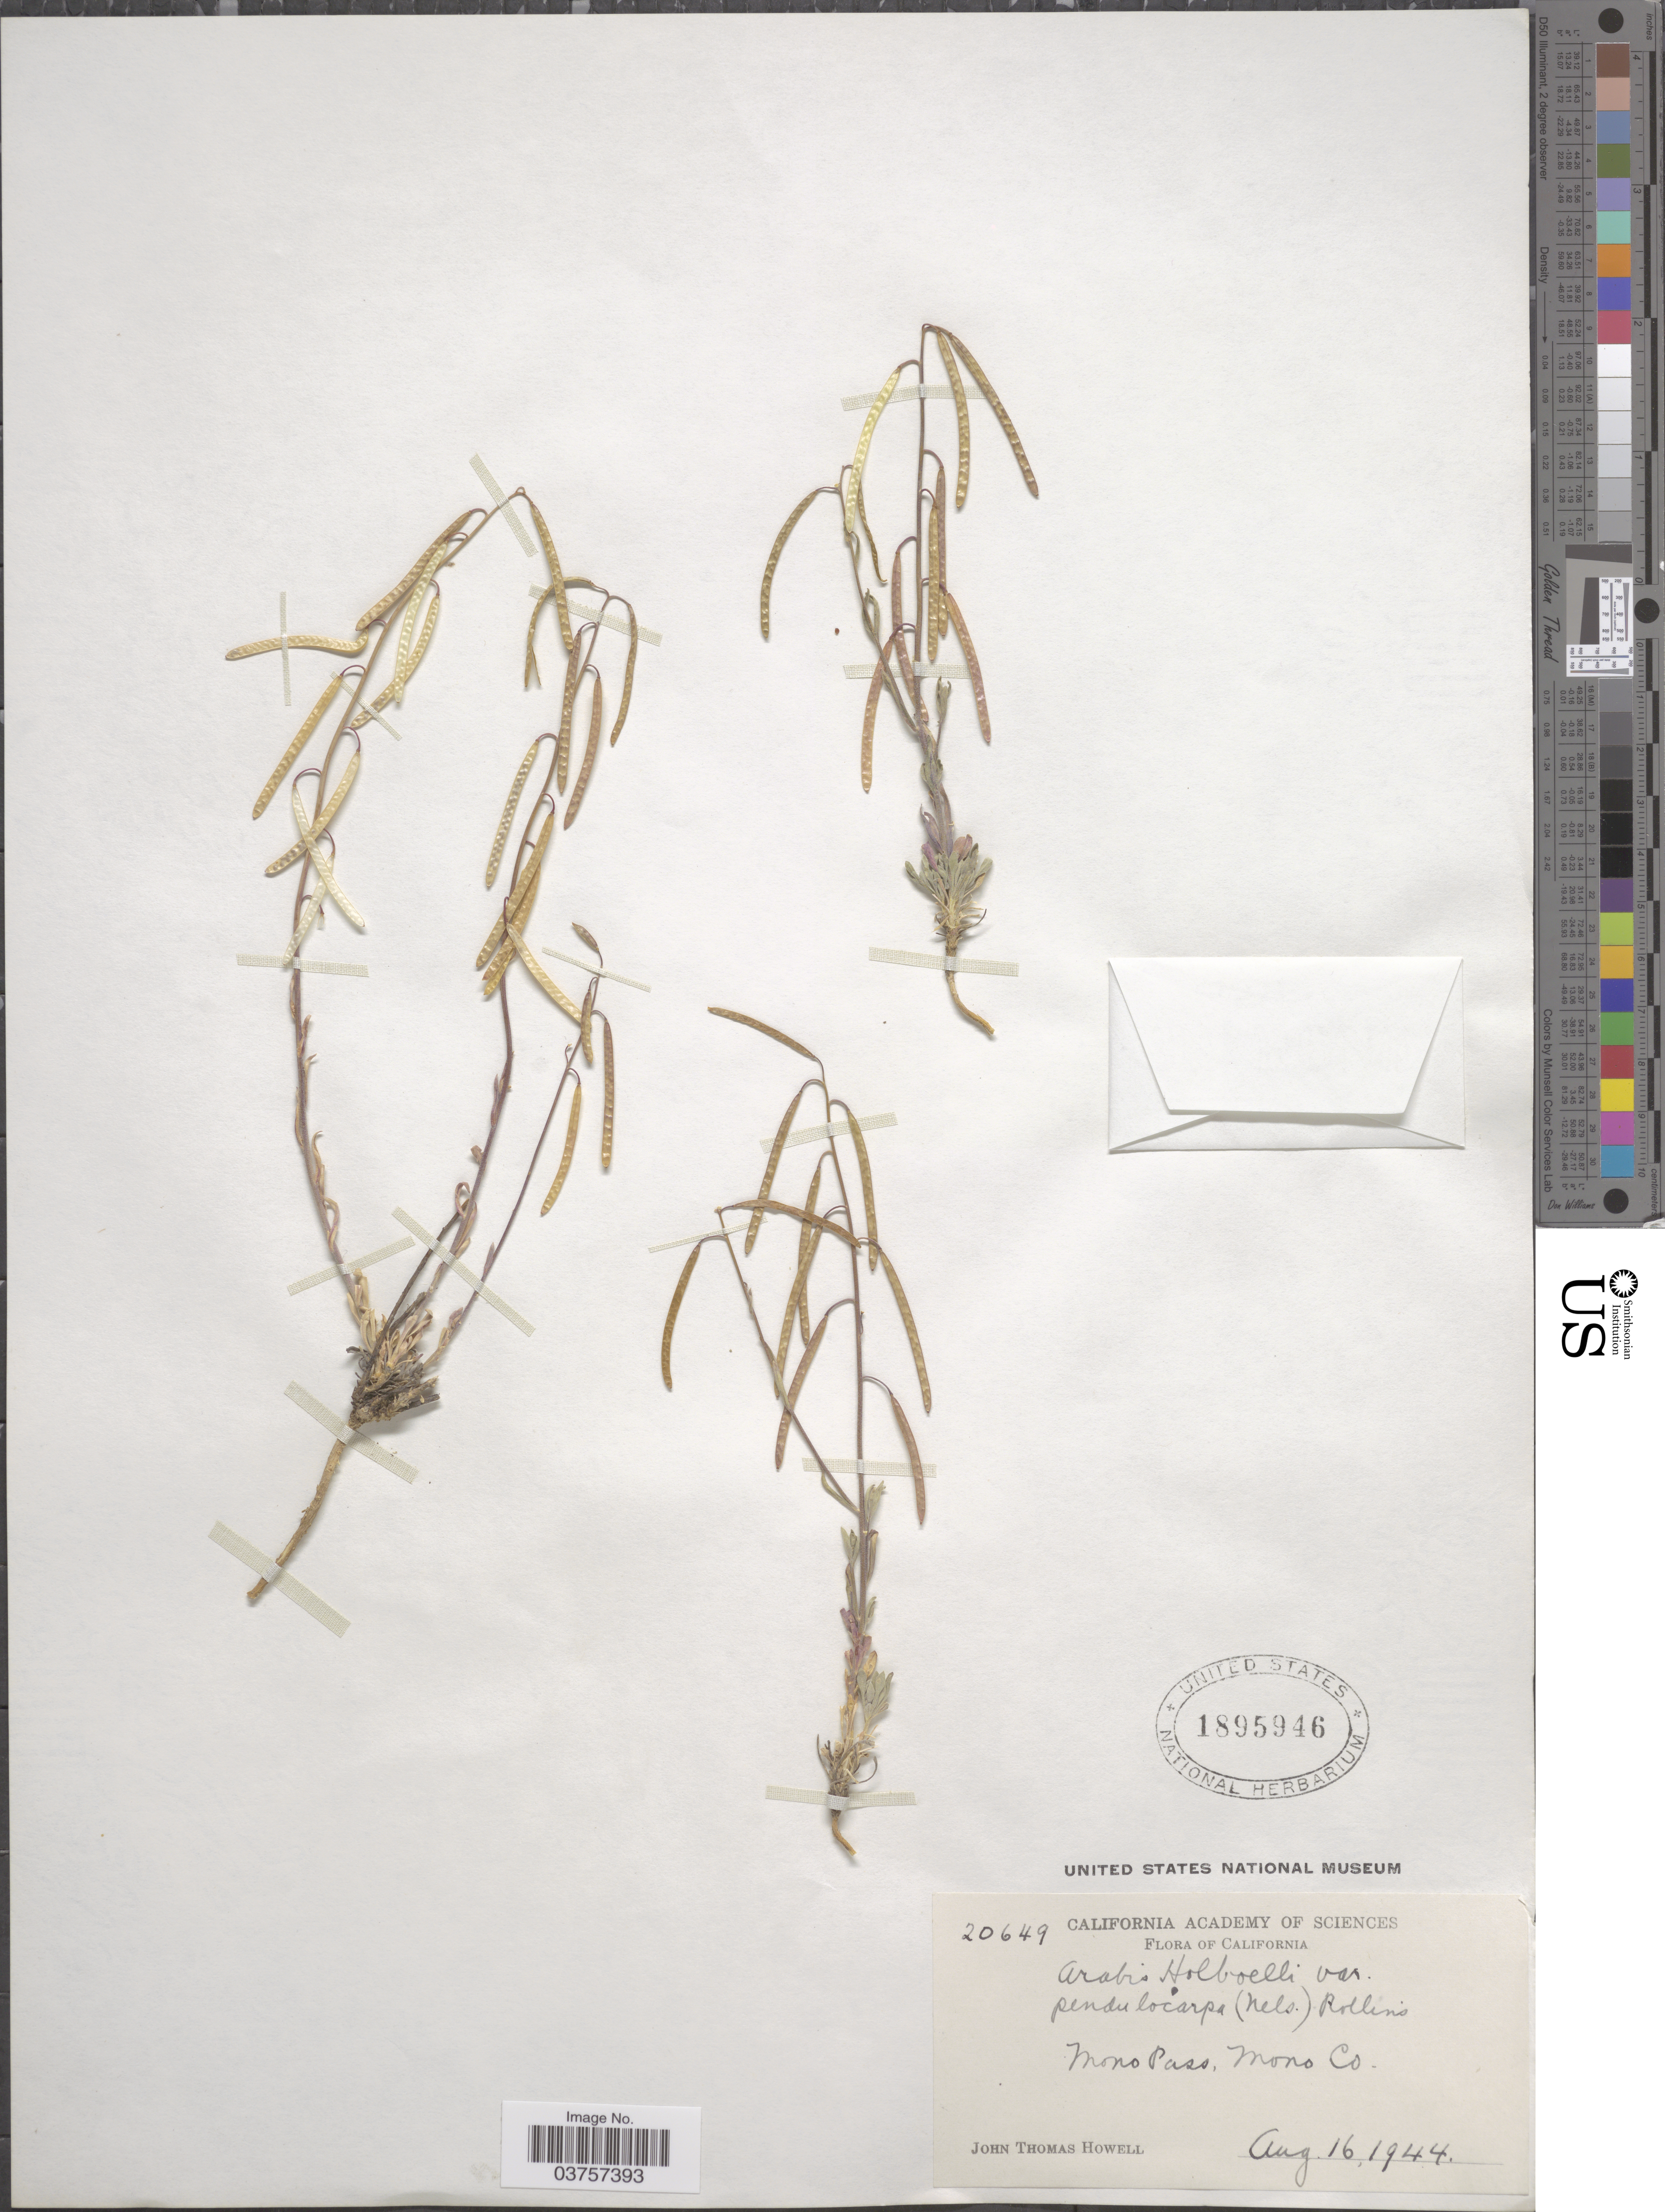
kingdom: Plantae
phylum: Tracheophyta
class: Magnoliopsida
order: Brassicales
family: Brassicaceae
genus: Arabis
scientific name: Arabis holboellii var. pendulocarpa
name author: (A. Nelson) Rollins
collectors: J. T. Howell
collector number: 20649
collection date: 1944-08-16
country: United States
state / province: California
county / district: Mono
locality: Mono Pass, Mono Co.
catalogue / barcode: US 1895946